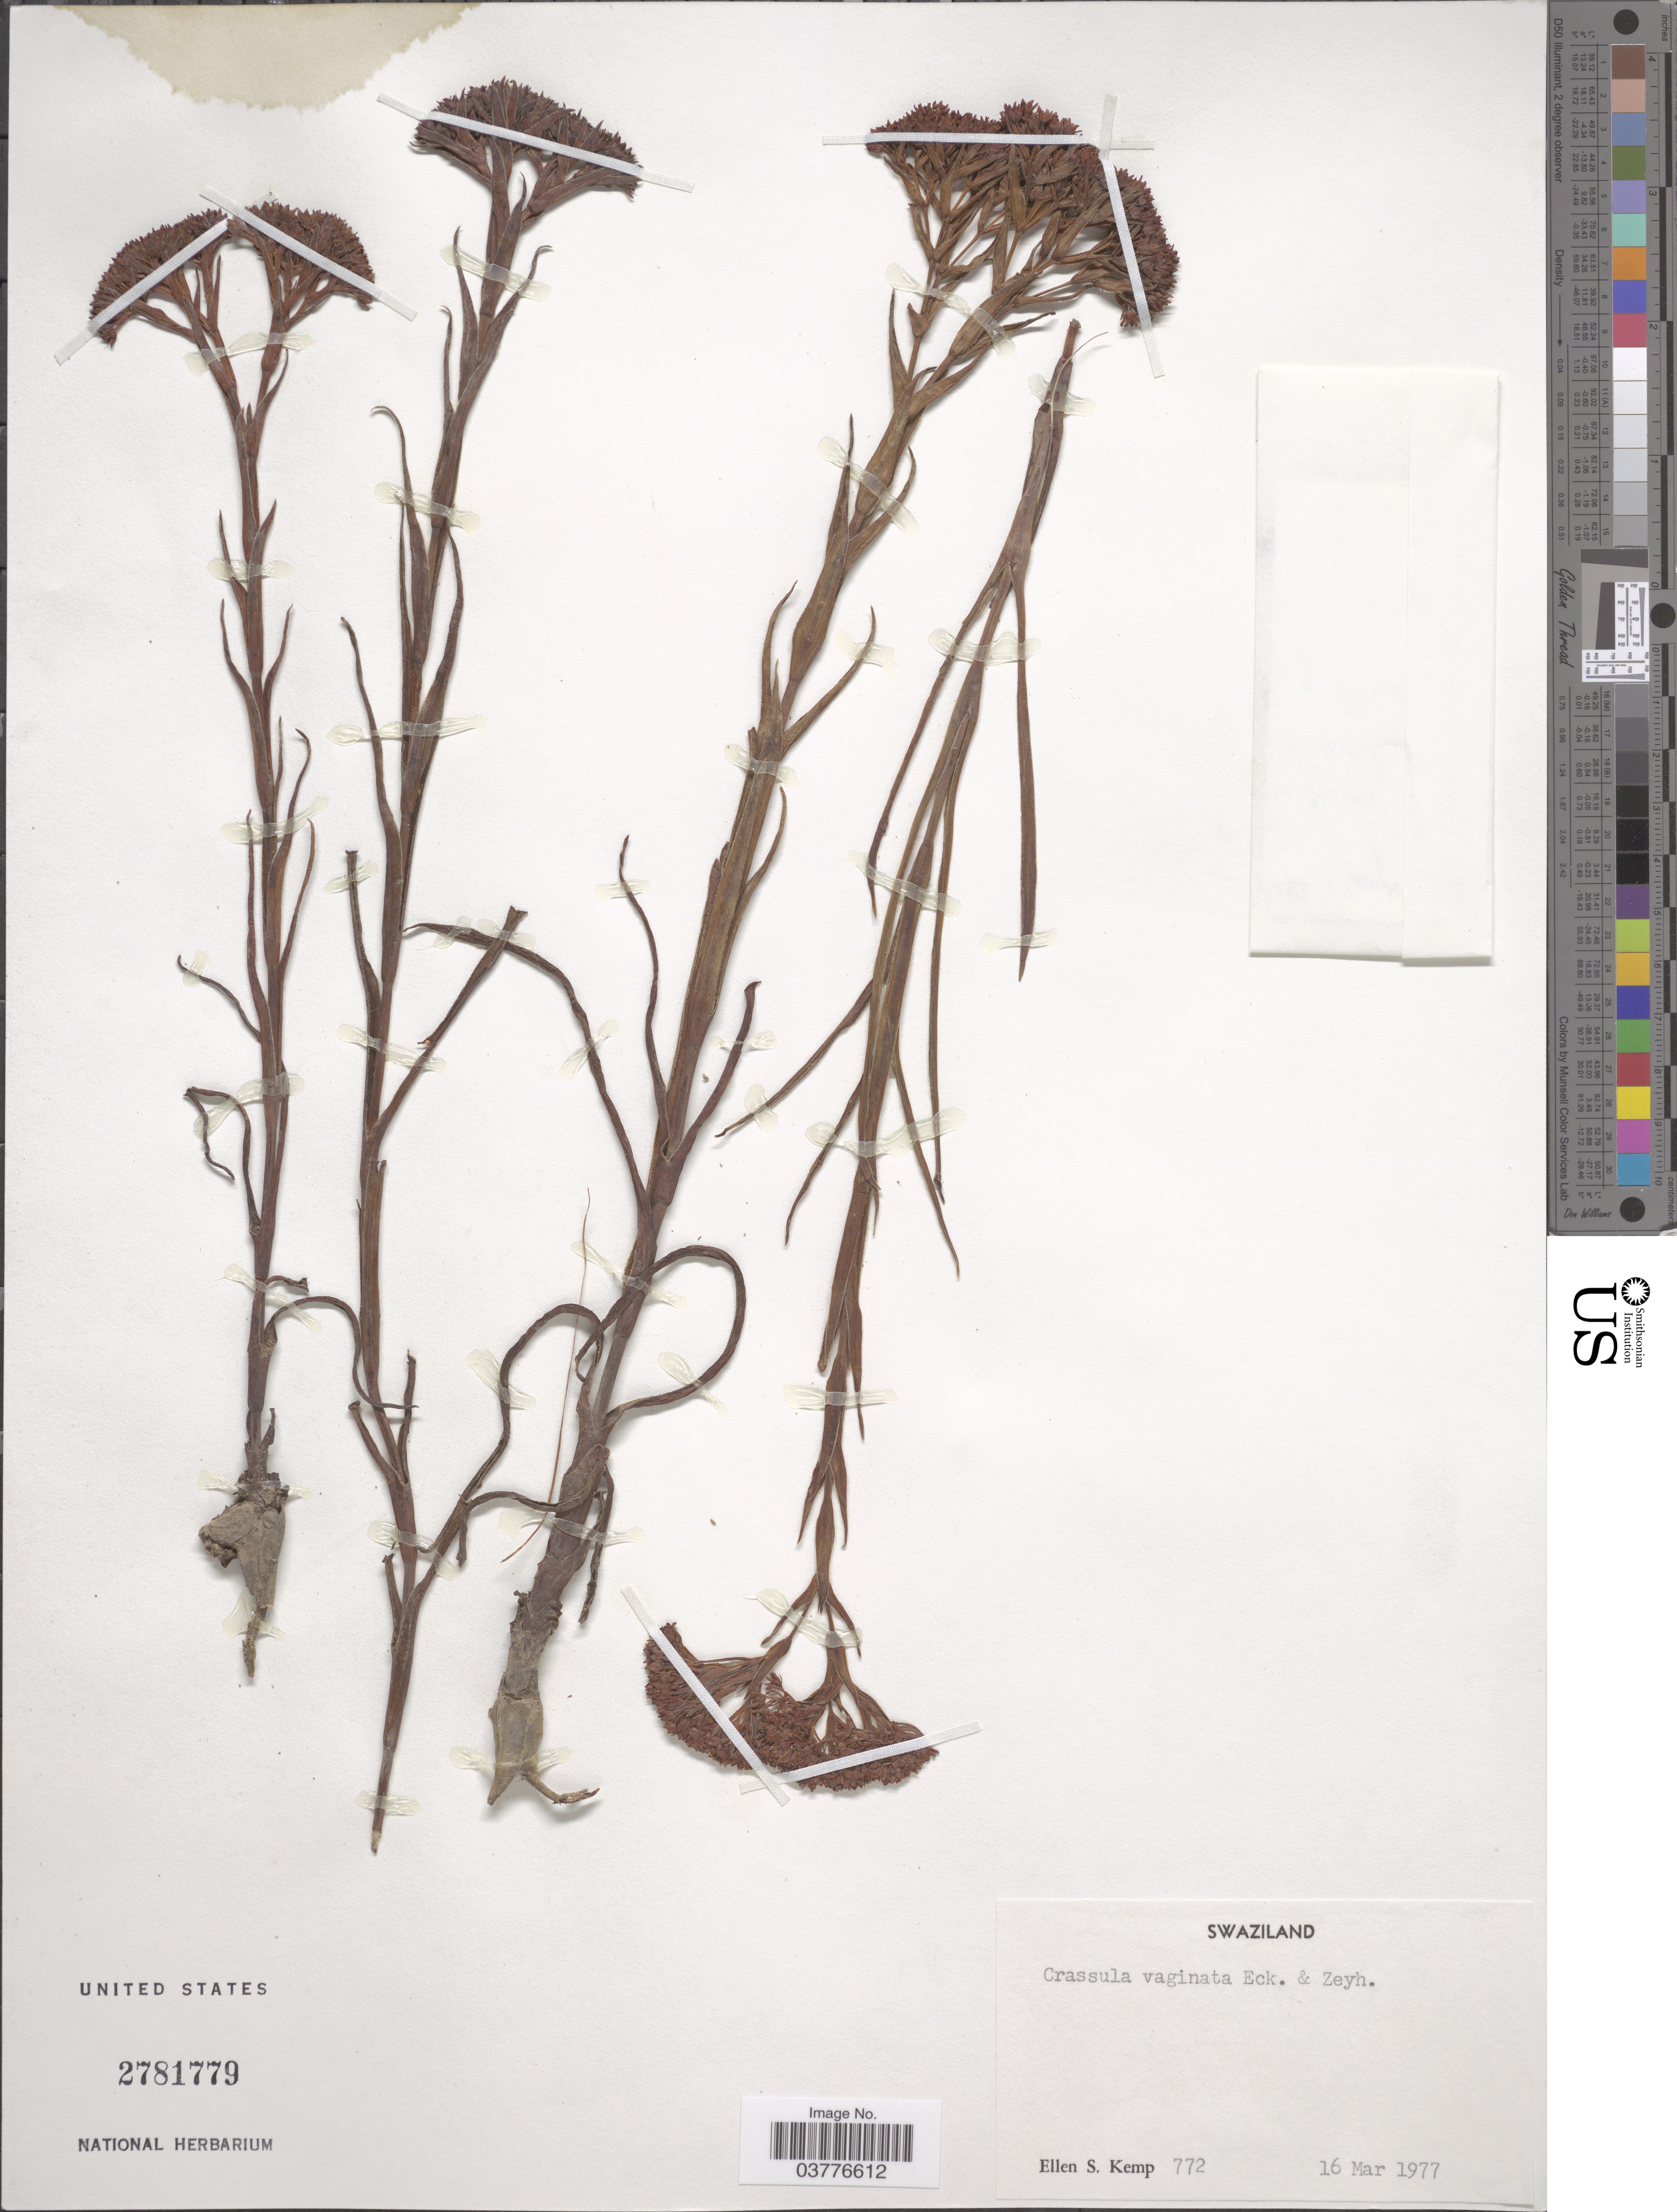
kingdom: Plantae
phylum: Tracheophyta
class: Magnoliopsida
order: Saxifragales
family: Crassulaceae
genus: Crassula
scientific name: Crassula vaginata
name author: Eckl. & Zeyh.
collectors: E. S. Kemp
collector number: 772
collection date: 1977-03-16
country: Eswatini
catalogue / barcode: US 2781779